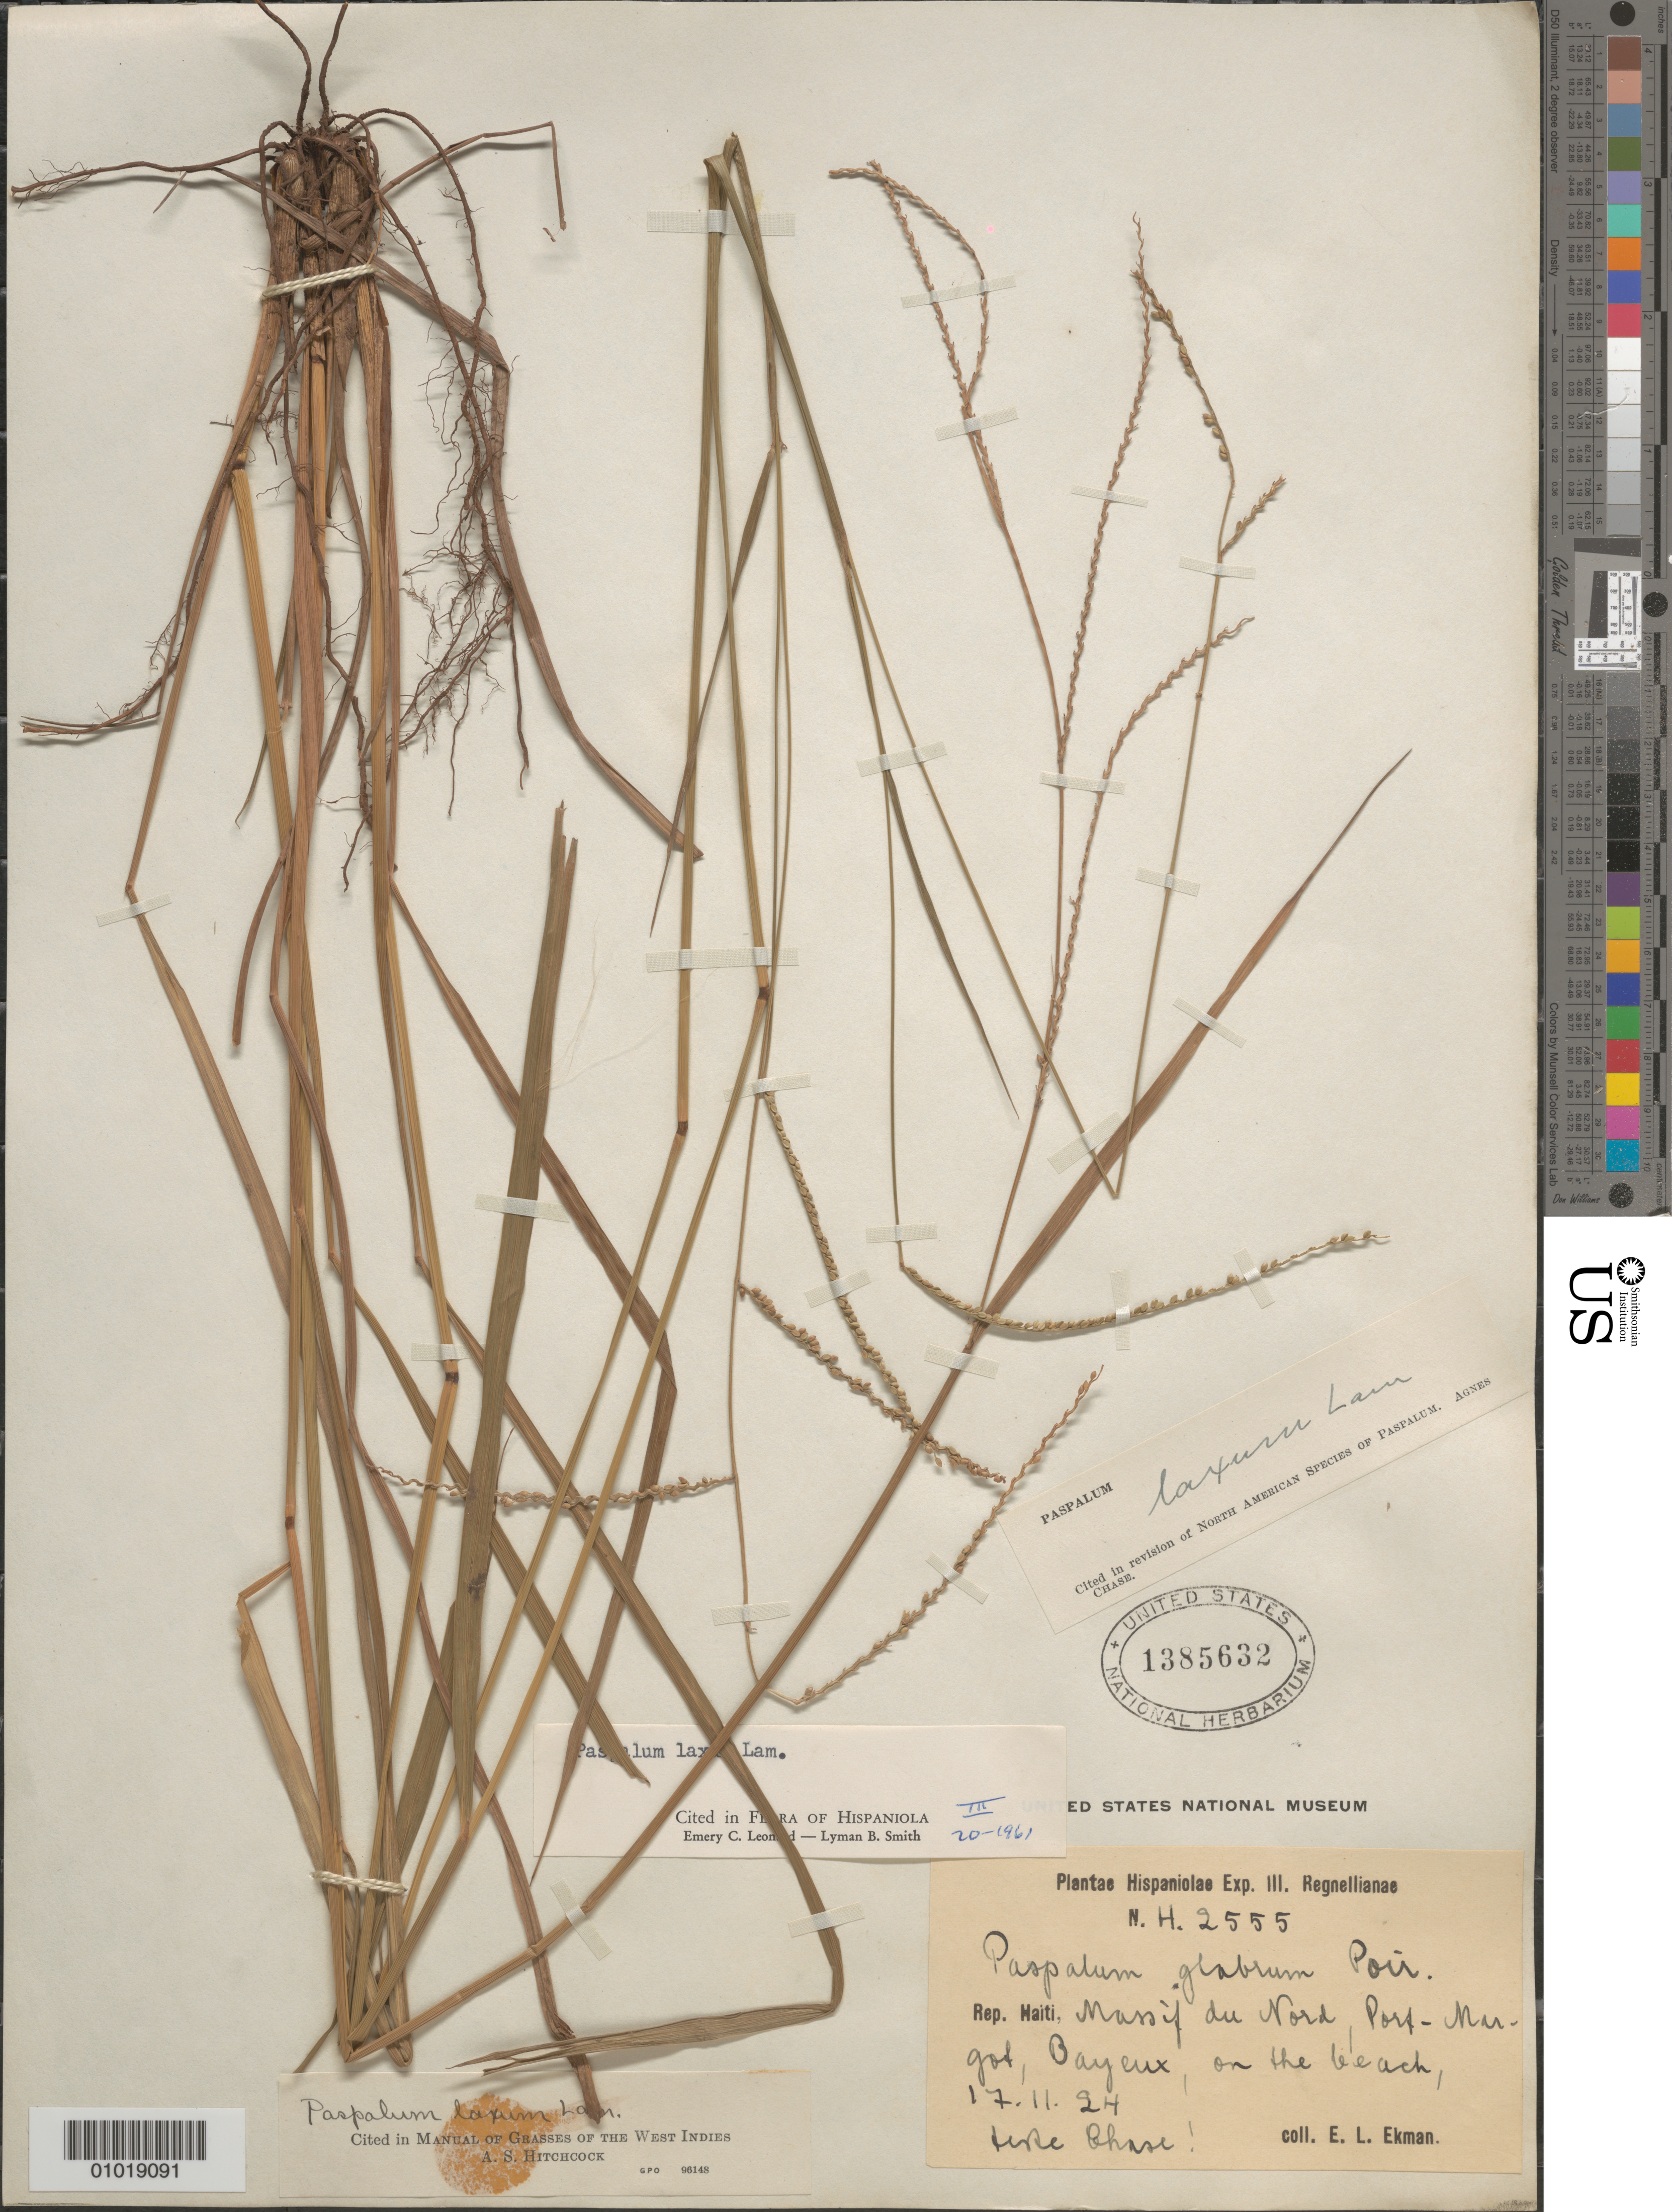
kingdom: Plantae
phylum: Tracheophyta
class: Liliopsida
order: Poales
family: Poaceae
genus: Paspalum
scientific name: Paspalum laxum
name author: Lam.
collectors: E. L. Ekman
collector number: H 2555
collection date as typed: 17 Nov 1924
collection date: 1924-11-17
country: Haiti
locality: Massif du Nord, Port-Margot, Bayeux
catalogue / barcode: US 1385632